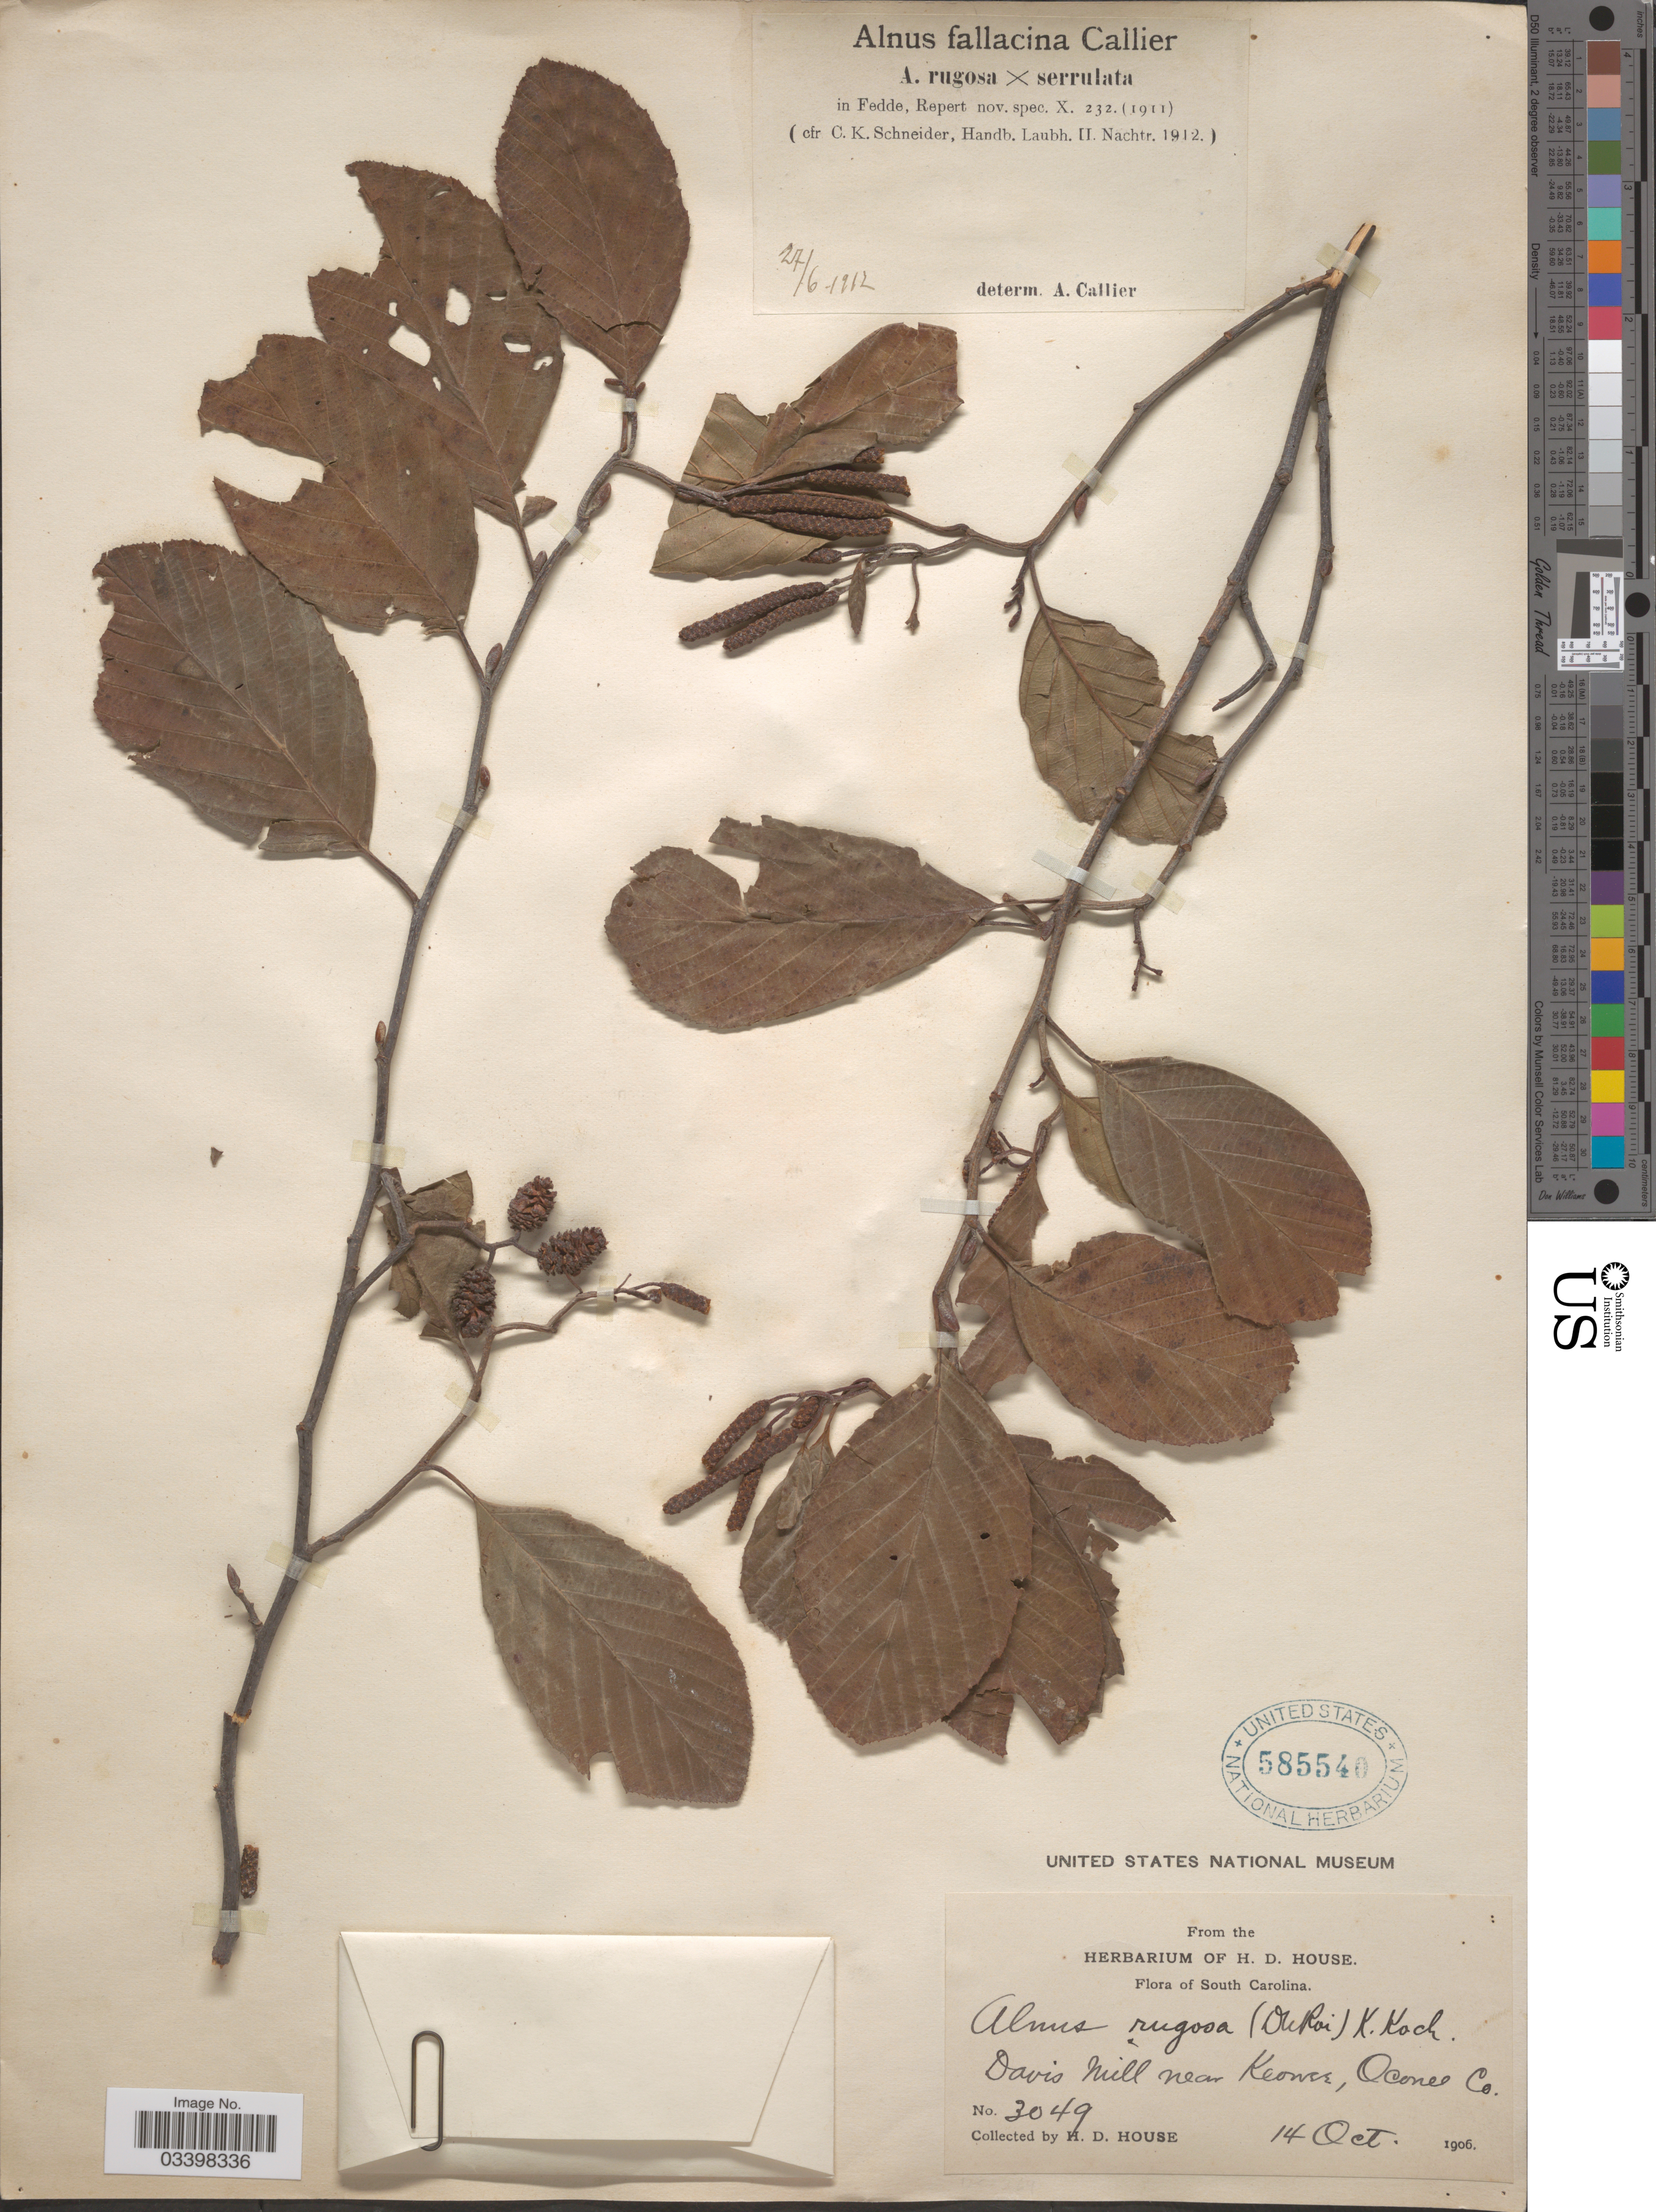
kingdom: Plantae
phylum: Tracheophyta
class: Magnoliopsida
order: Fagales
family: Betulaceae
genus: Alnus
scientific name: Alnus serrulata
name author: (Aiton) Willd.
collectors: H. D. House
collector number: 3049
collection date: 1906-10-14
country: United States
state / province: South Carolina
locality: Davis Mill near Keowee, Oconee Co.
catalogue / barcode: US 585540